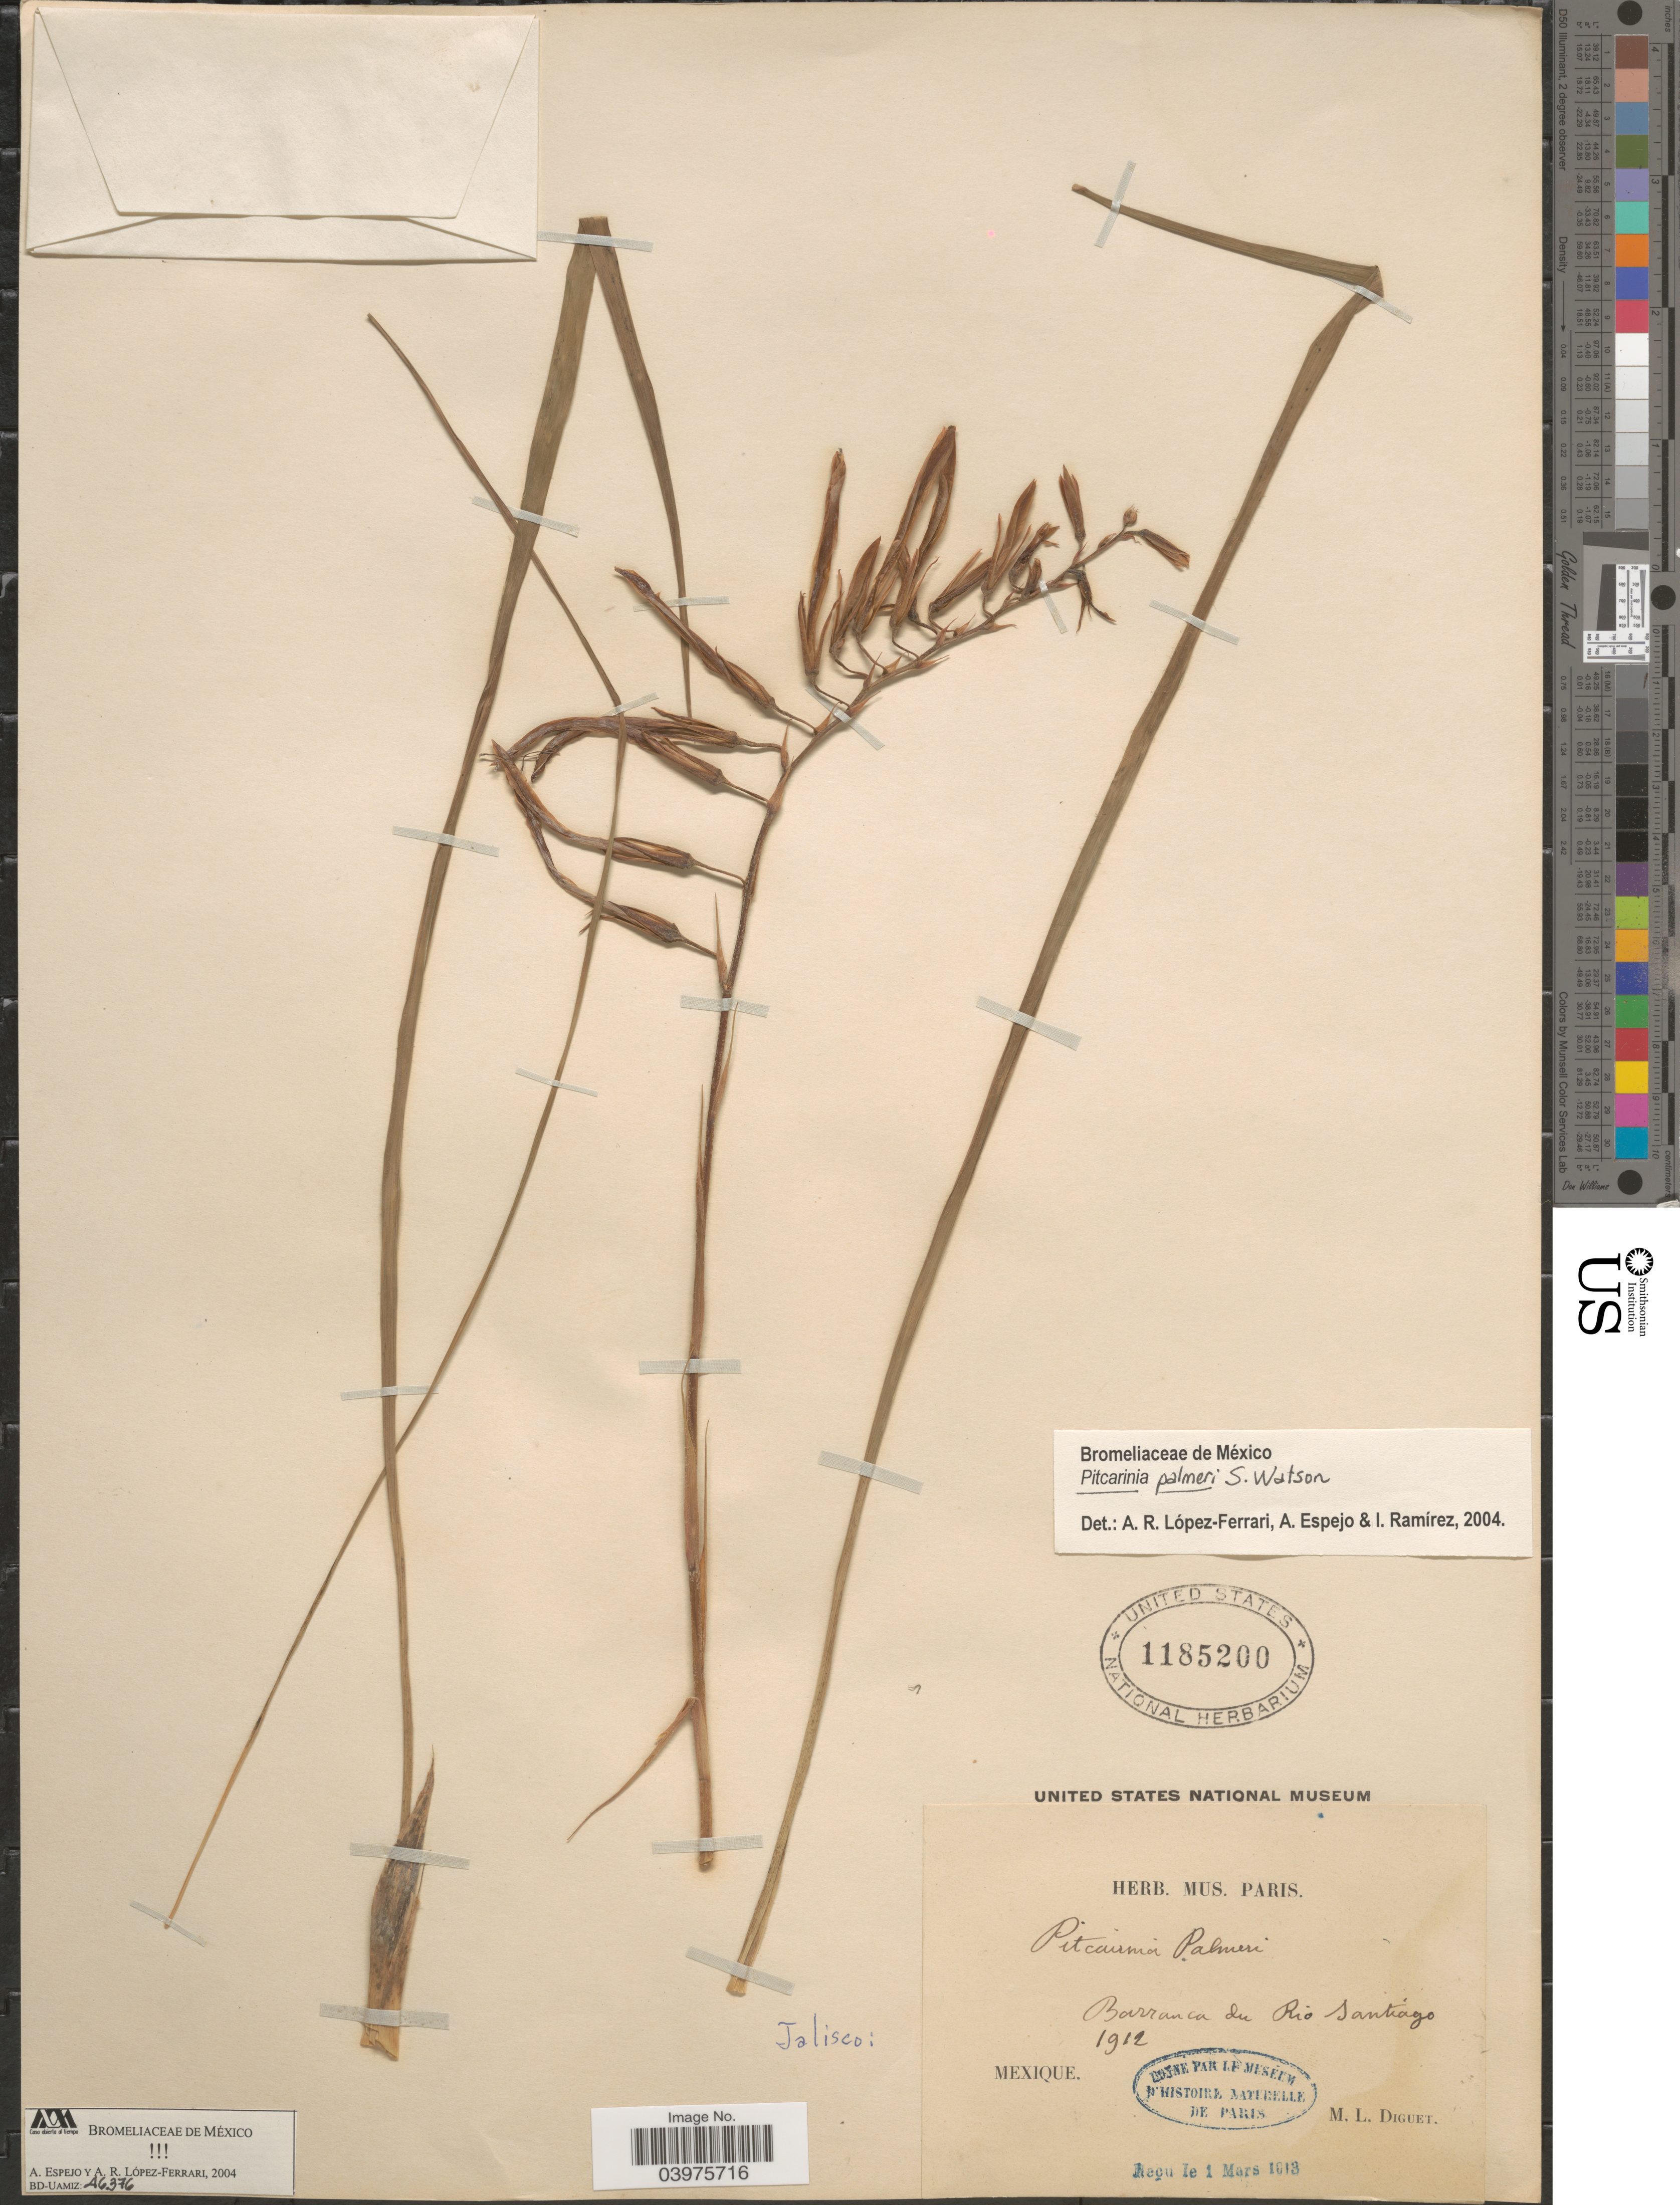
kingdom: Plantae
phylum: Tracheophyta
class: Liliopsida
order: Poales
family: Bromeliaceae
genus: Pitcairnia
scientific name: Pitcairnia palmeri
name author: S. Watson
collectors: M. L. Diguet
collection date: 1912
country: Mexico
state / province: Jalisco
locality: Barranca du Rio Santiago.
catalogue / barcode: US 1185200